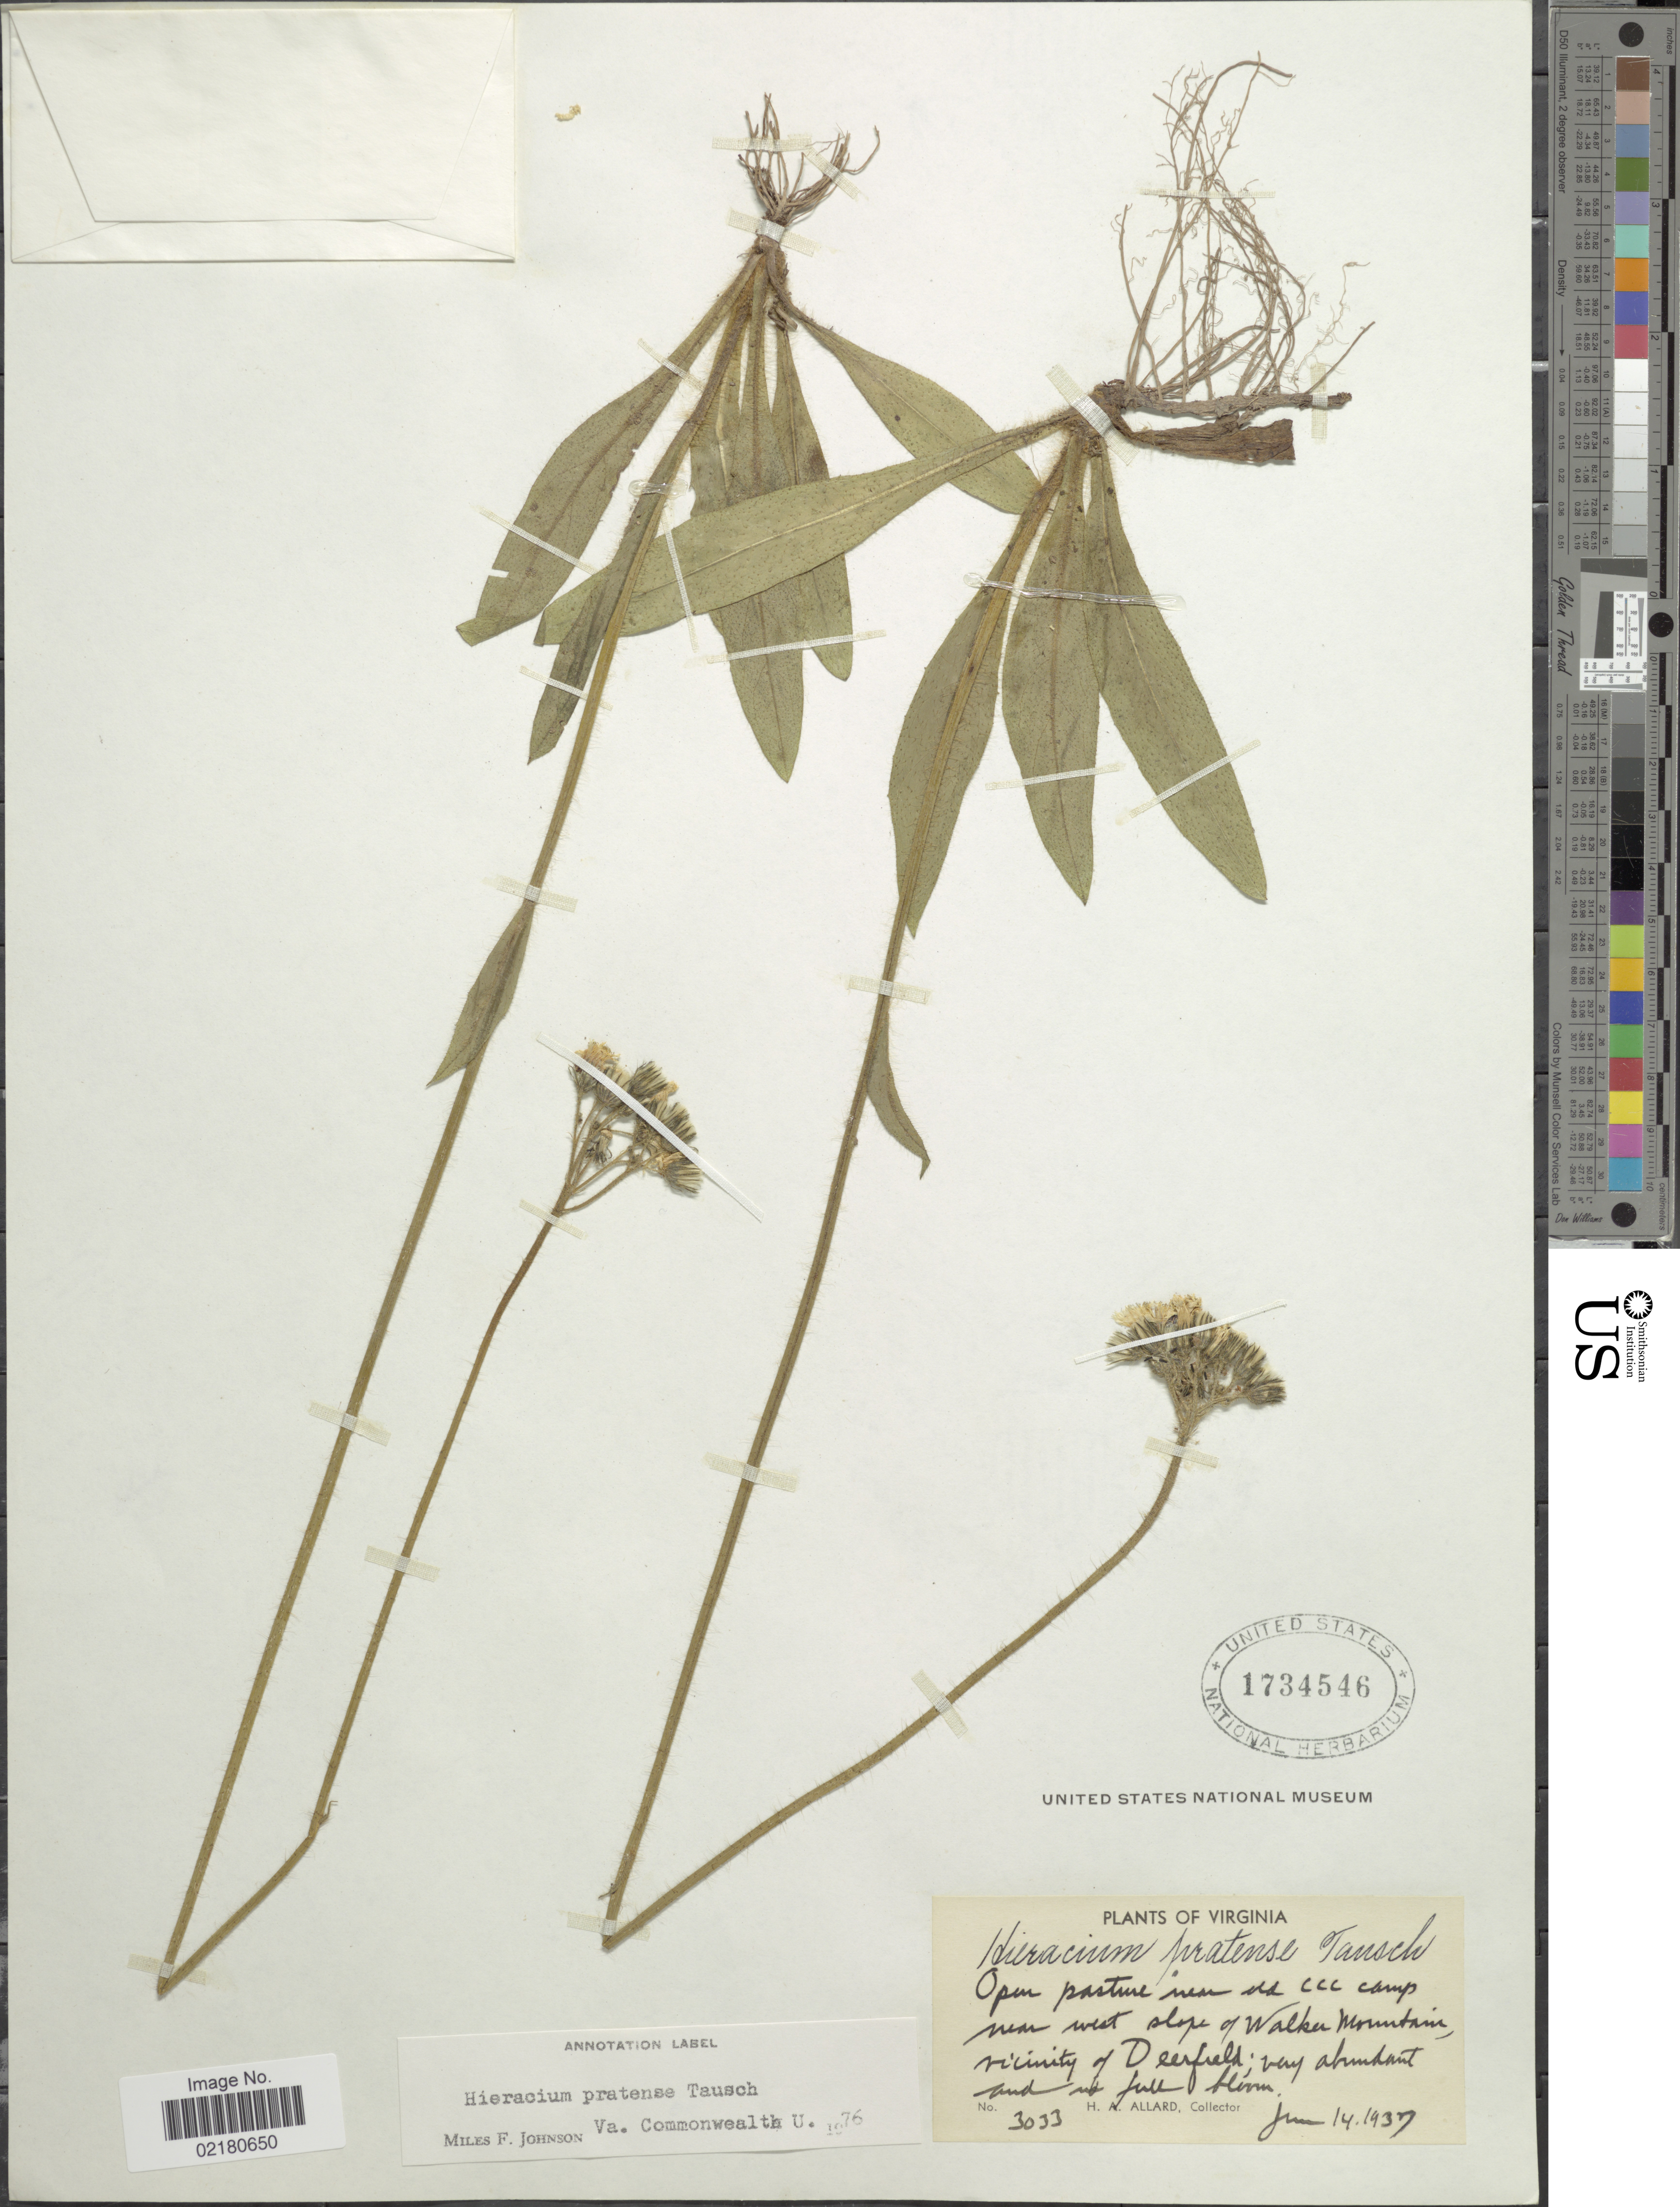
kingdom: Plantae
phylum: Tracheophyta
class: Magnoliopsida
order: Asterales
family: Asteraceae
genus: Pilosella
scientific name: Pilosella caespitosa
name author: (Dumort.) P. D. Sell & C. West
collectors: H. A. Allard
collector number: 3033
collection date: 1937-06-14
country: United States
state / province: Virginia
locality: Virginia, open Pasture near old ccc camp near west slope Walker mountain. Vicinity of Deerfield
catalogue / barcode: US 1734546